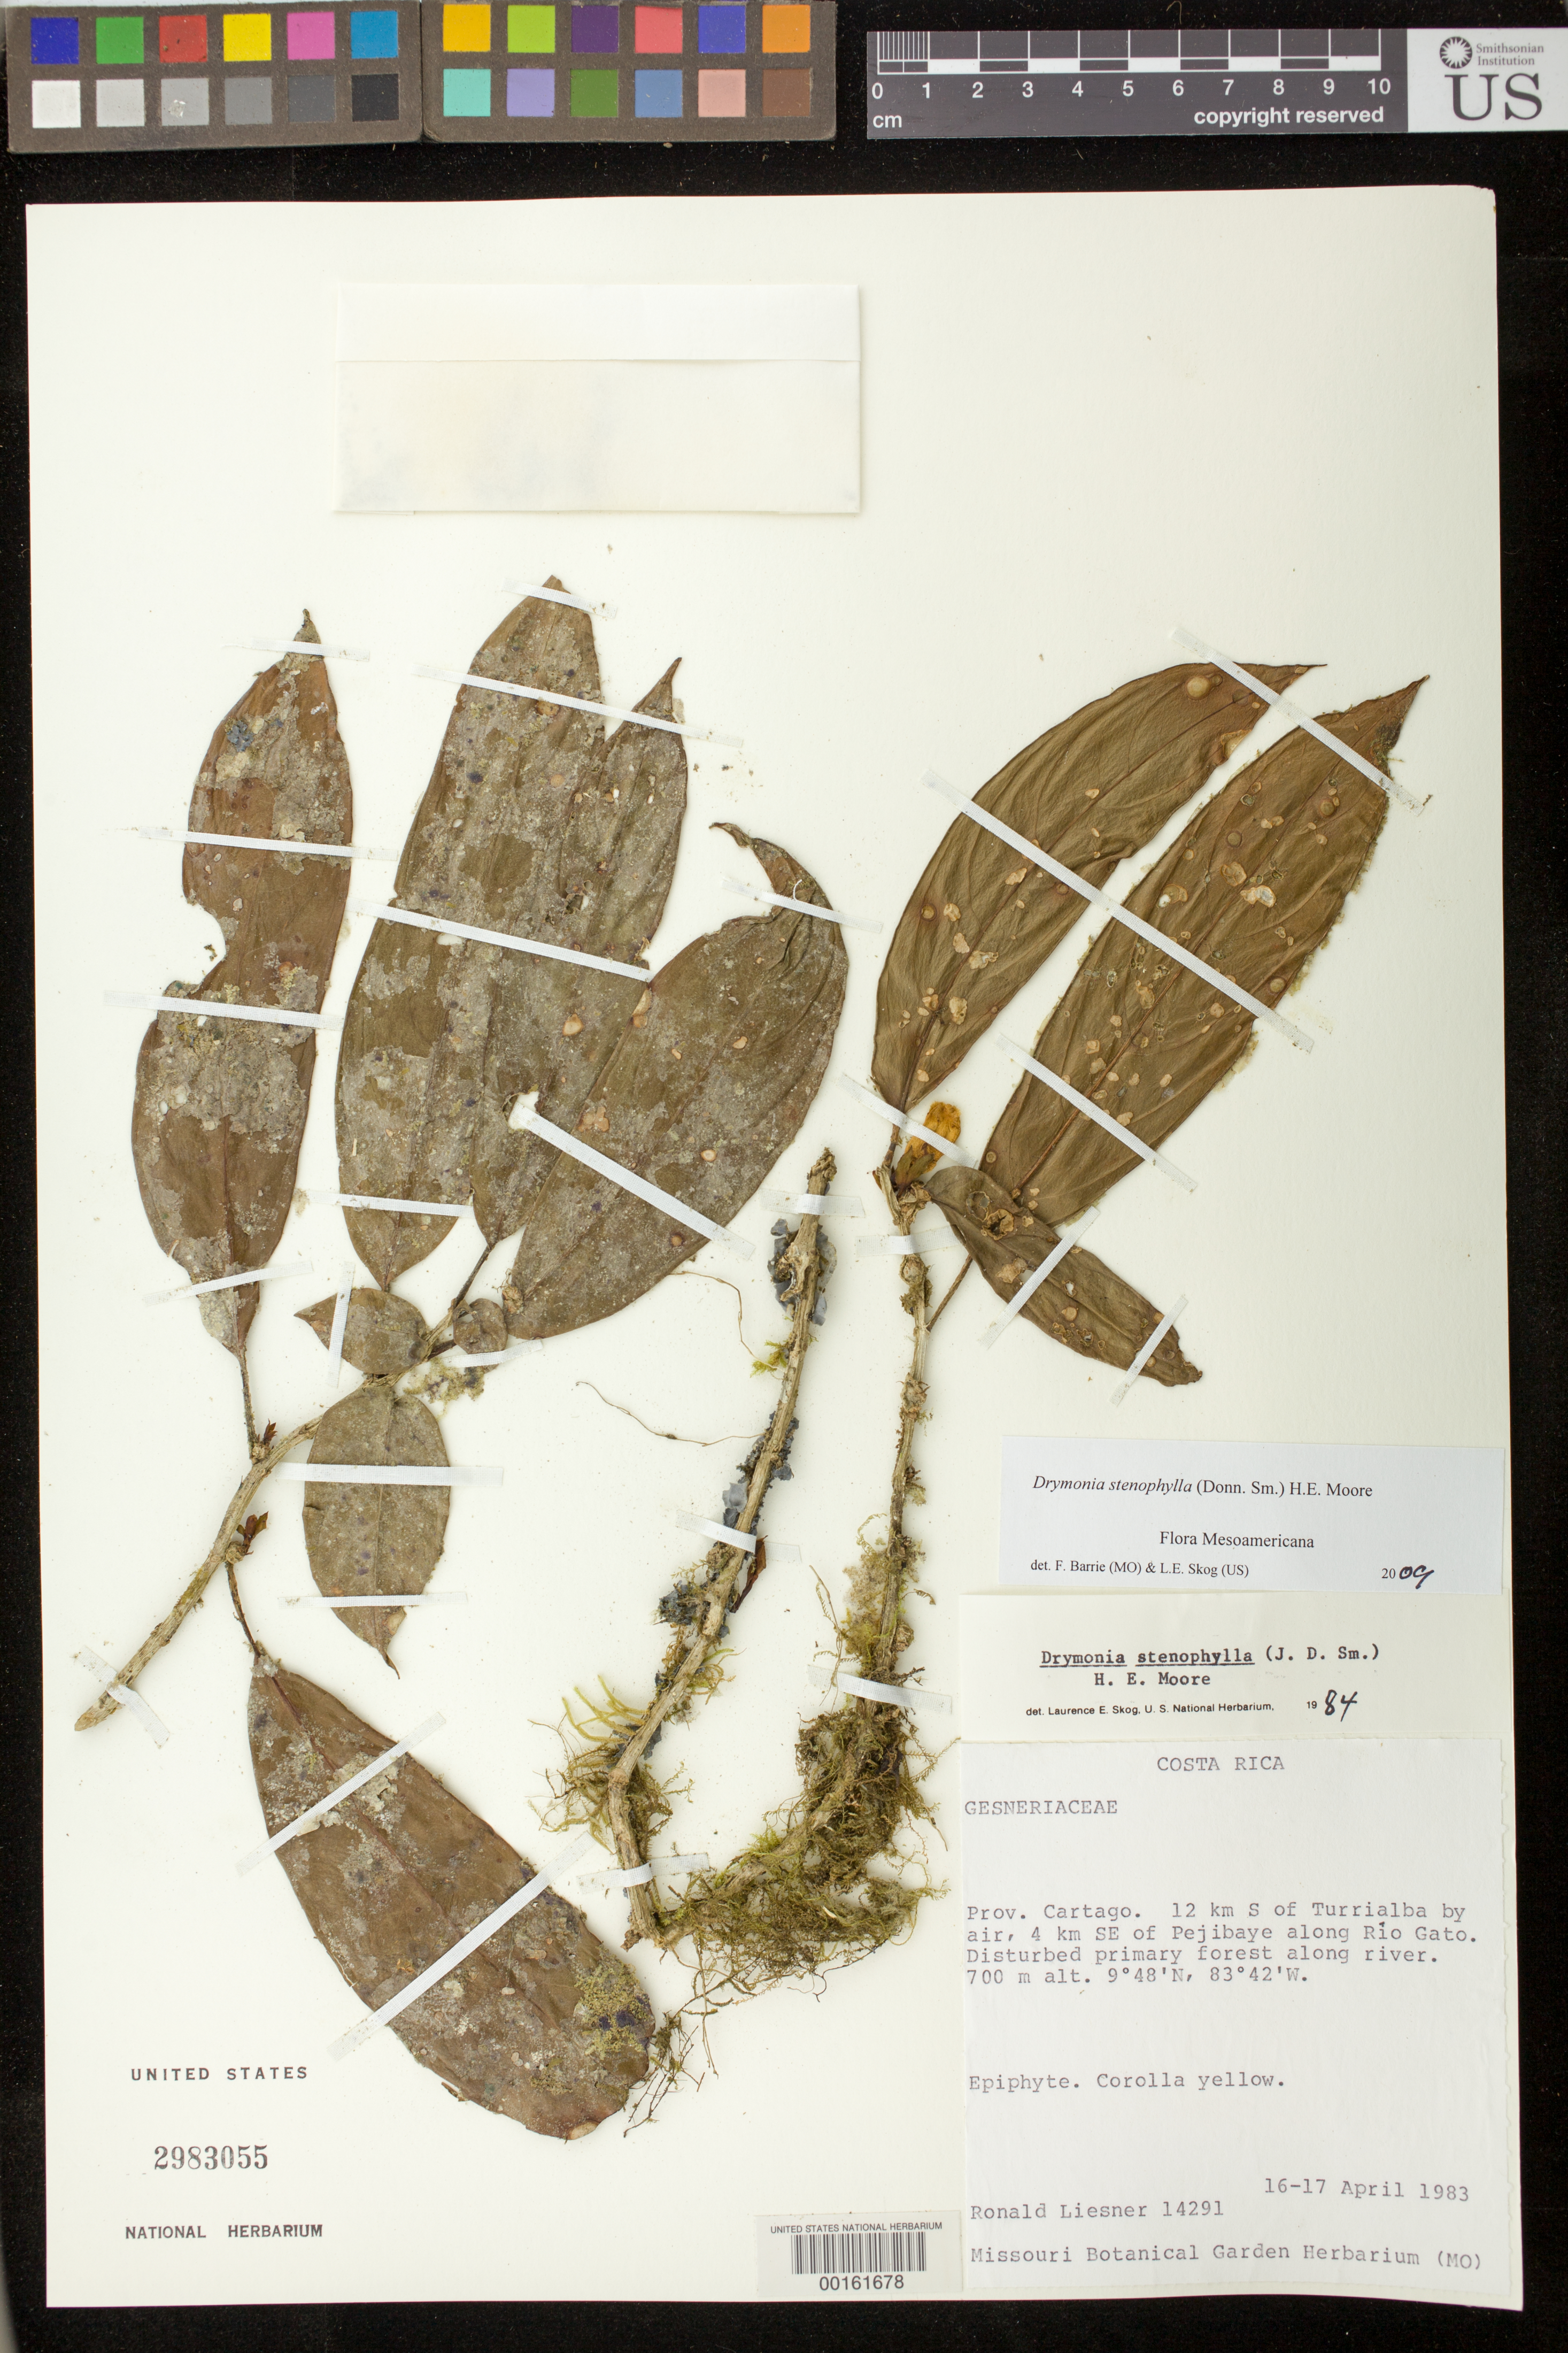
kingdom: Plantae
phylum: Tracheophyta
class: Magnoliopsida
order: Lamiales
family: Gesneriaceae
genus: Drymonia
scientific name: Drymonia stenophylla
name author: (Donn. Sm.) H.E. Moore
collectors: R. L. Liesner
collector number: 14291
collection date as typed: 16-17 Apr 1983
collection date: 1983-04-16/1983-04-17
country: Costa Rica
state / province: Cartago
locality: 12 km S of Turrialba by air, 4 km SE of Pejibaye along Rio Gato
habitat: Disturbed primary forest along river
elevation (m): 700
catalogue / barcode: US 2983055